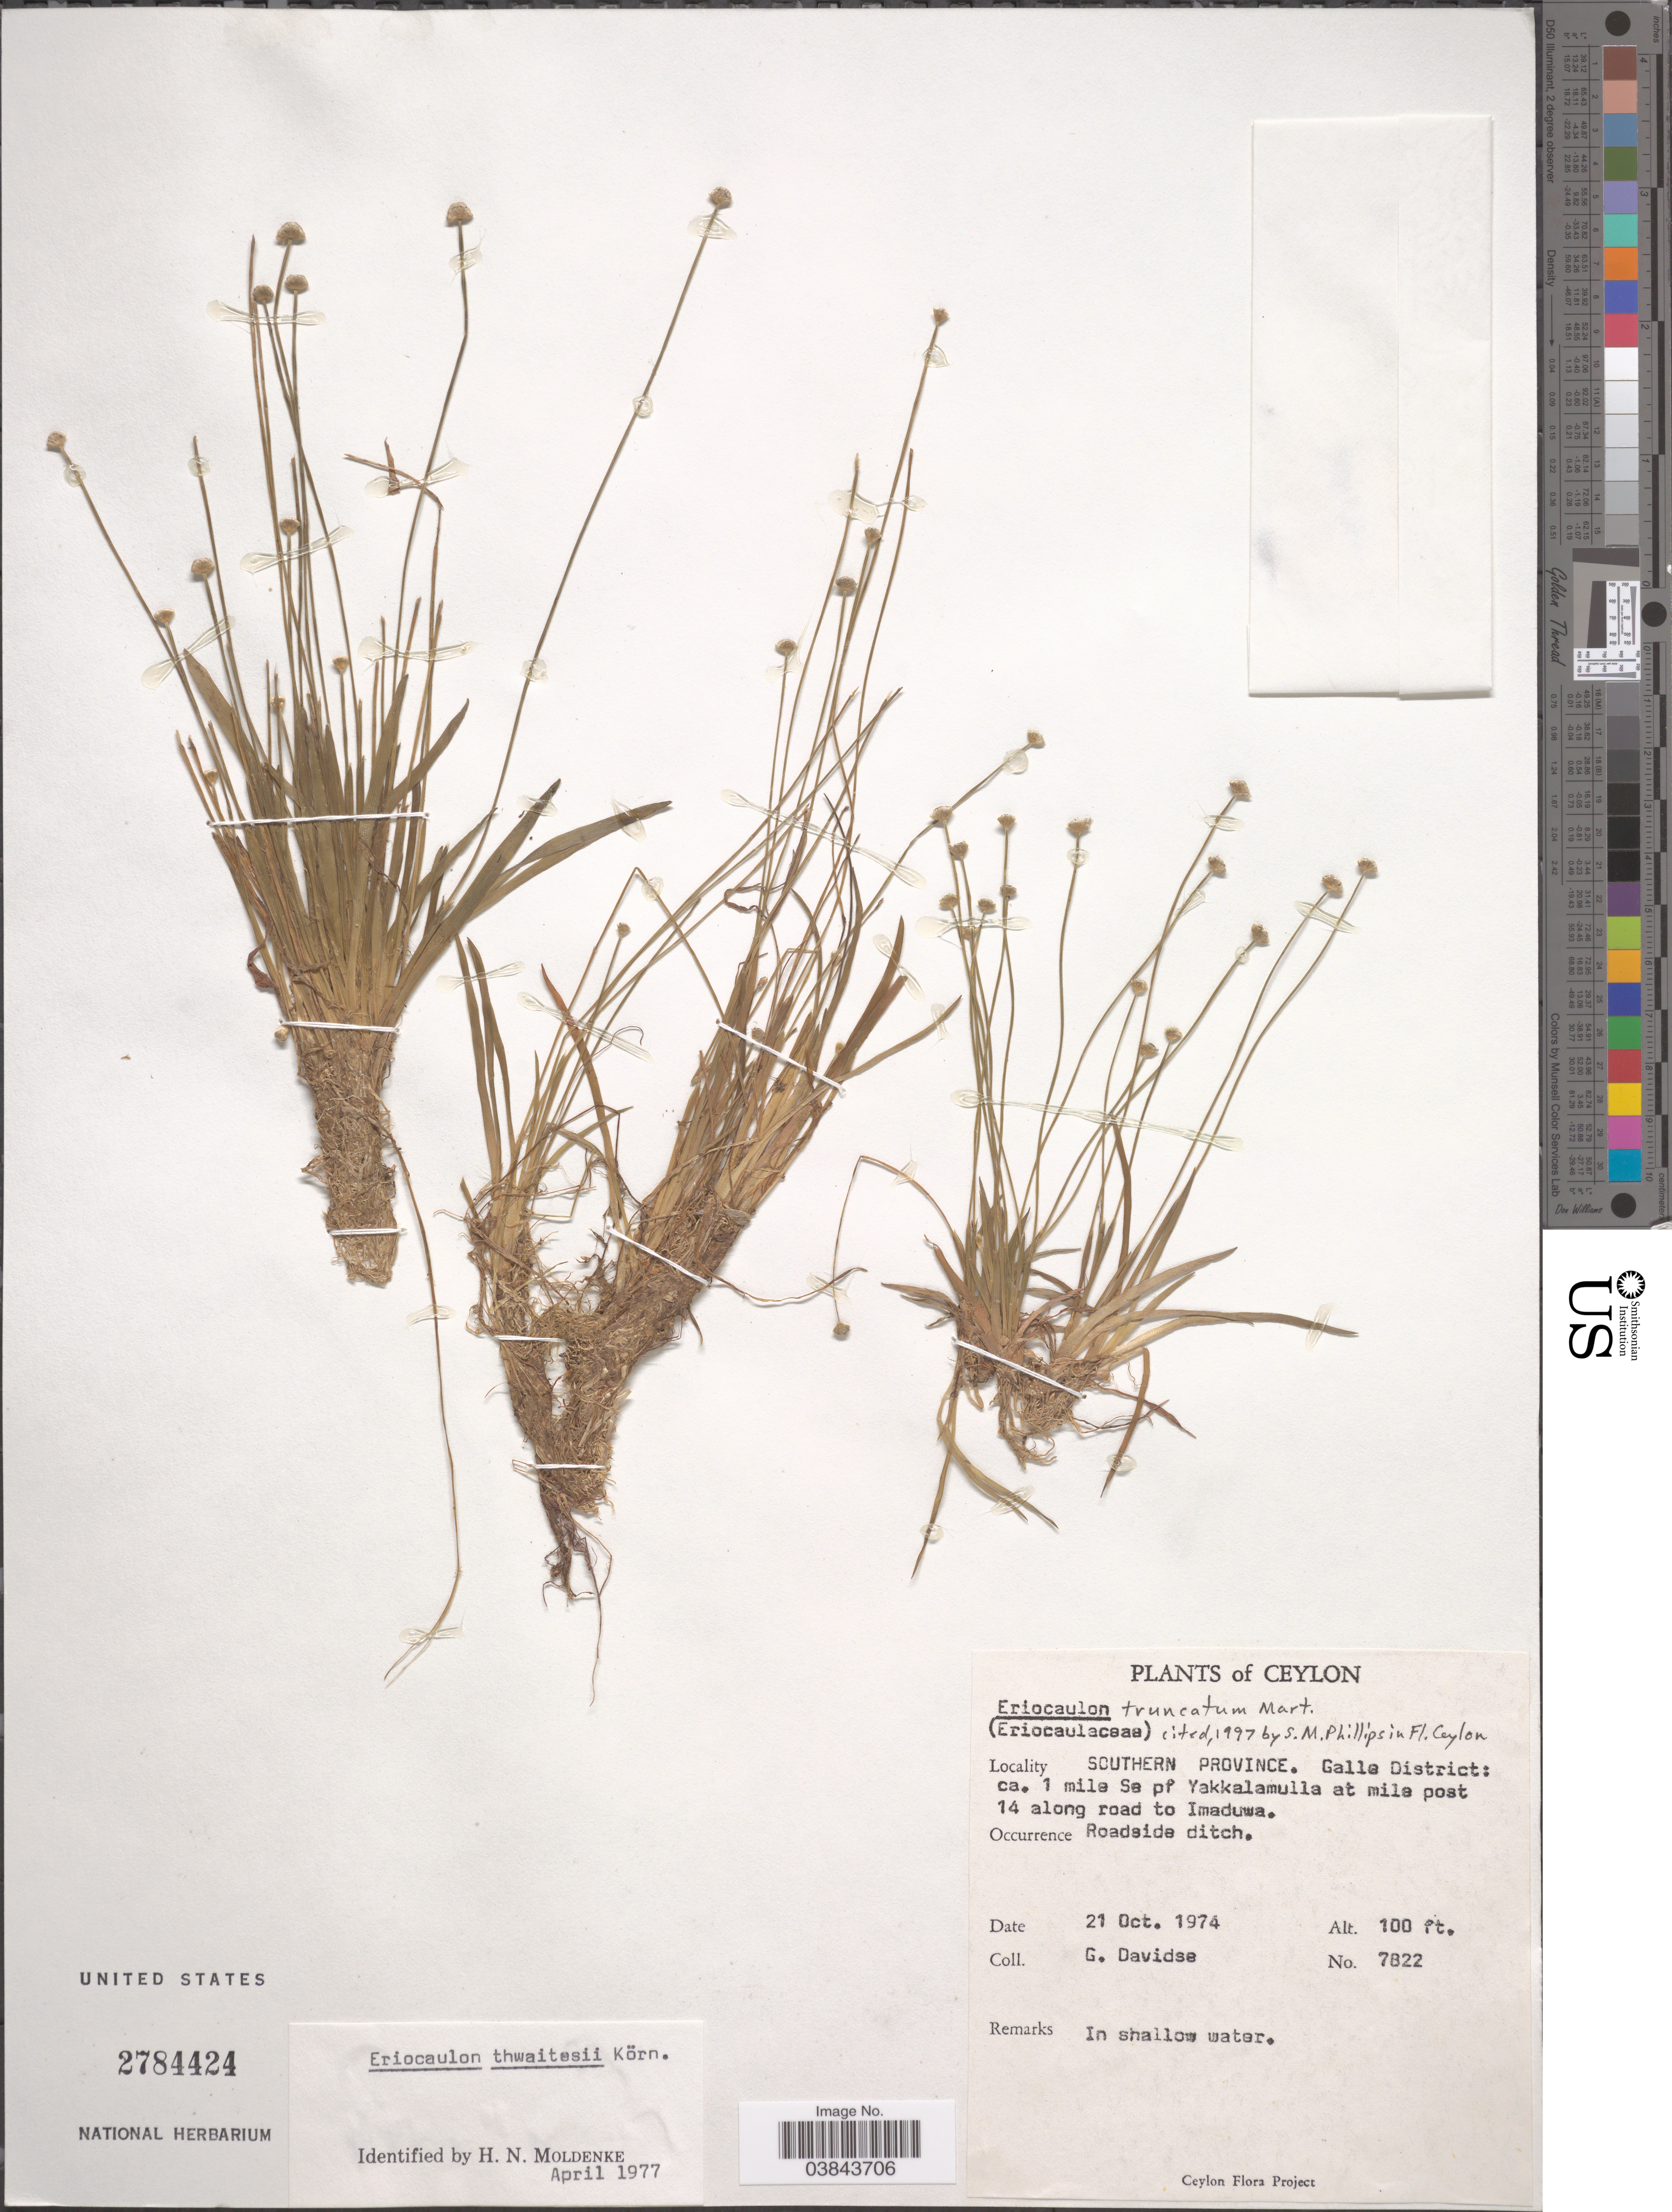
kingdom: Plantae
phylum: Tracheophyta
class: Liliopsida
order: Poales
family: Eriocaulaceae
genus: Eriocaulon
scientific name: Eriocaulon truncatum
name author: Buch.-Ham. ex Mart.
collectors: G. Davidse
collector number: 7822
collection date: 1974-10-21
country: Sri Lanka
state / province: Southern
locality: Ceylon. Southern Province. Galle District: ca. 1 mile Se of Yakkalamulla at mile post 14 along road to Imaduwa.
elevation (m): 30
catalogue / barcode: US 2784424